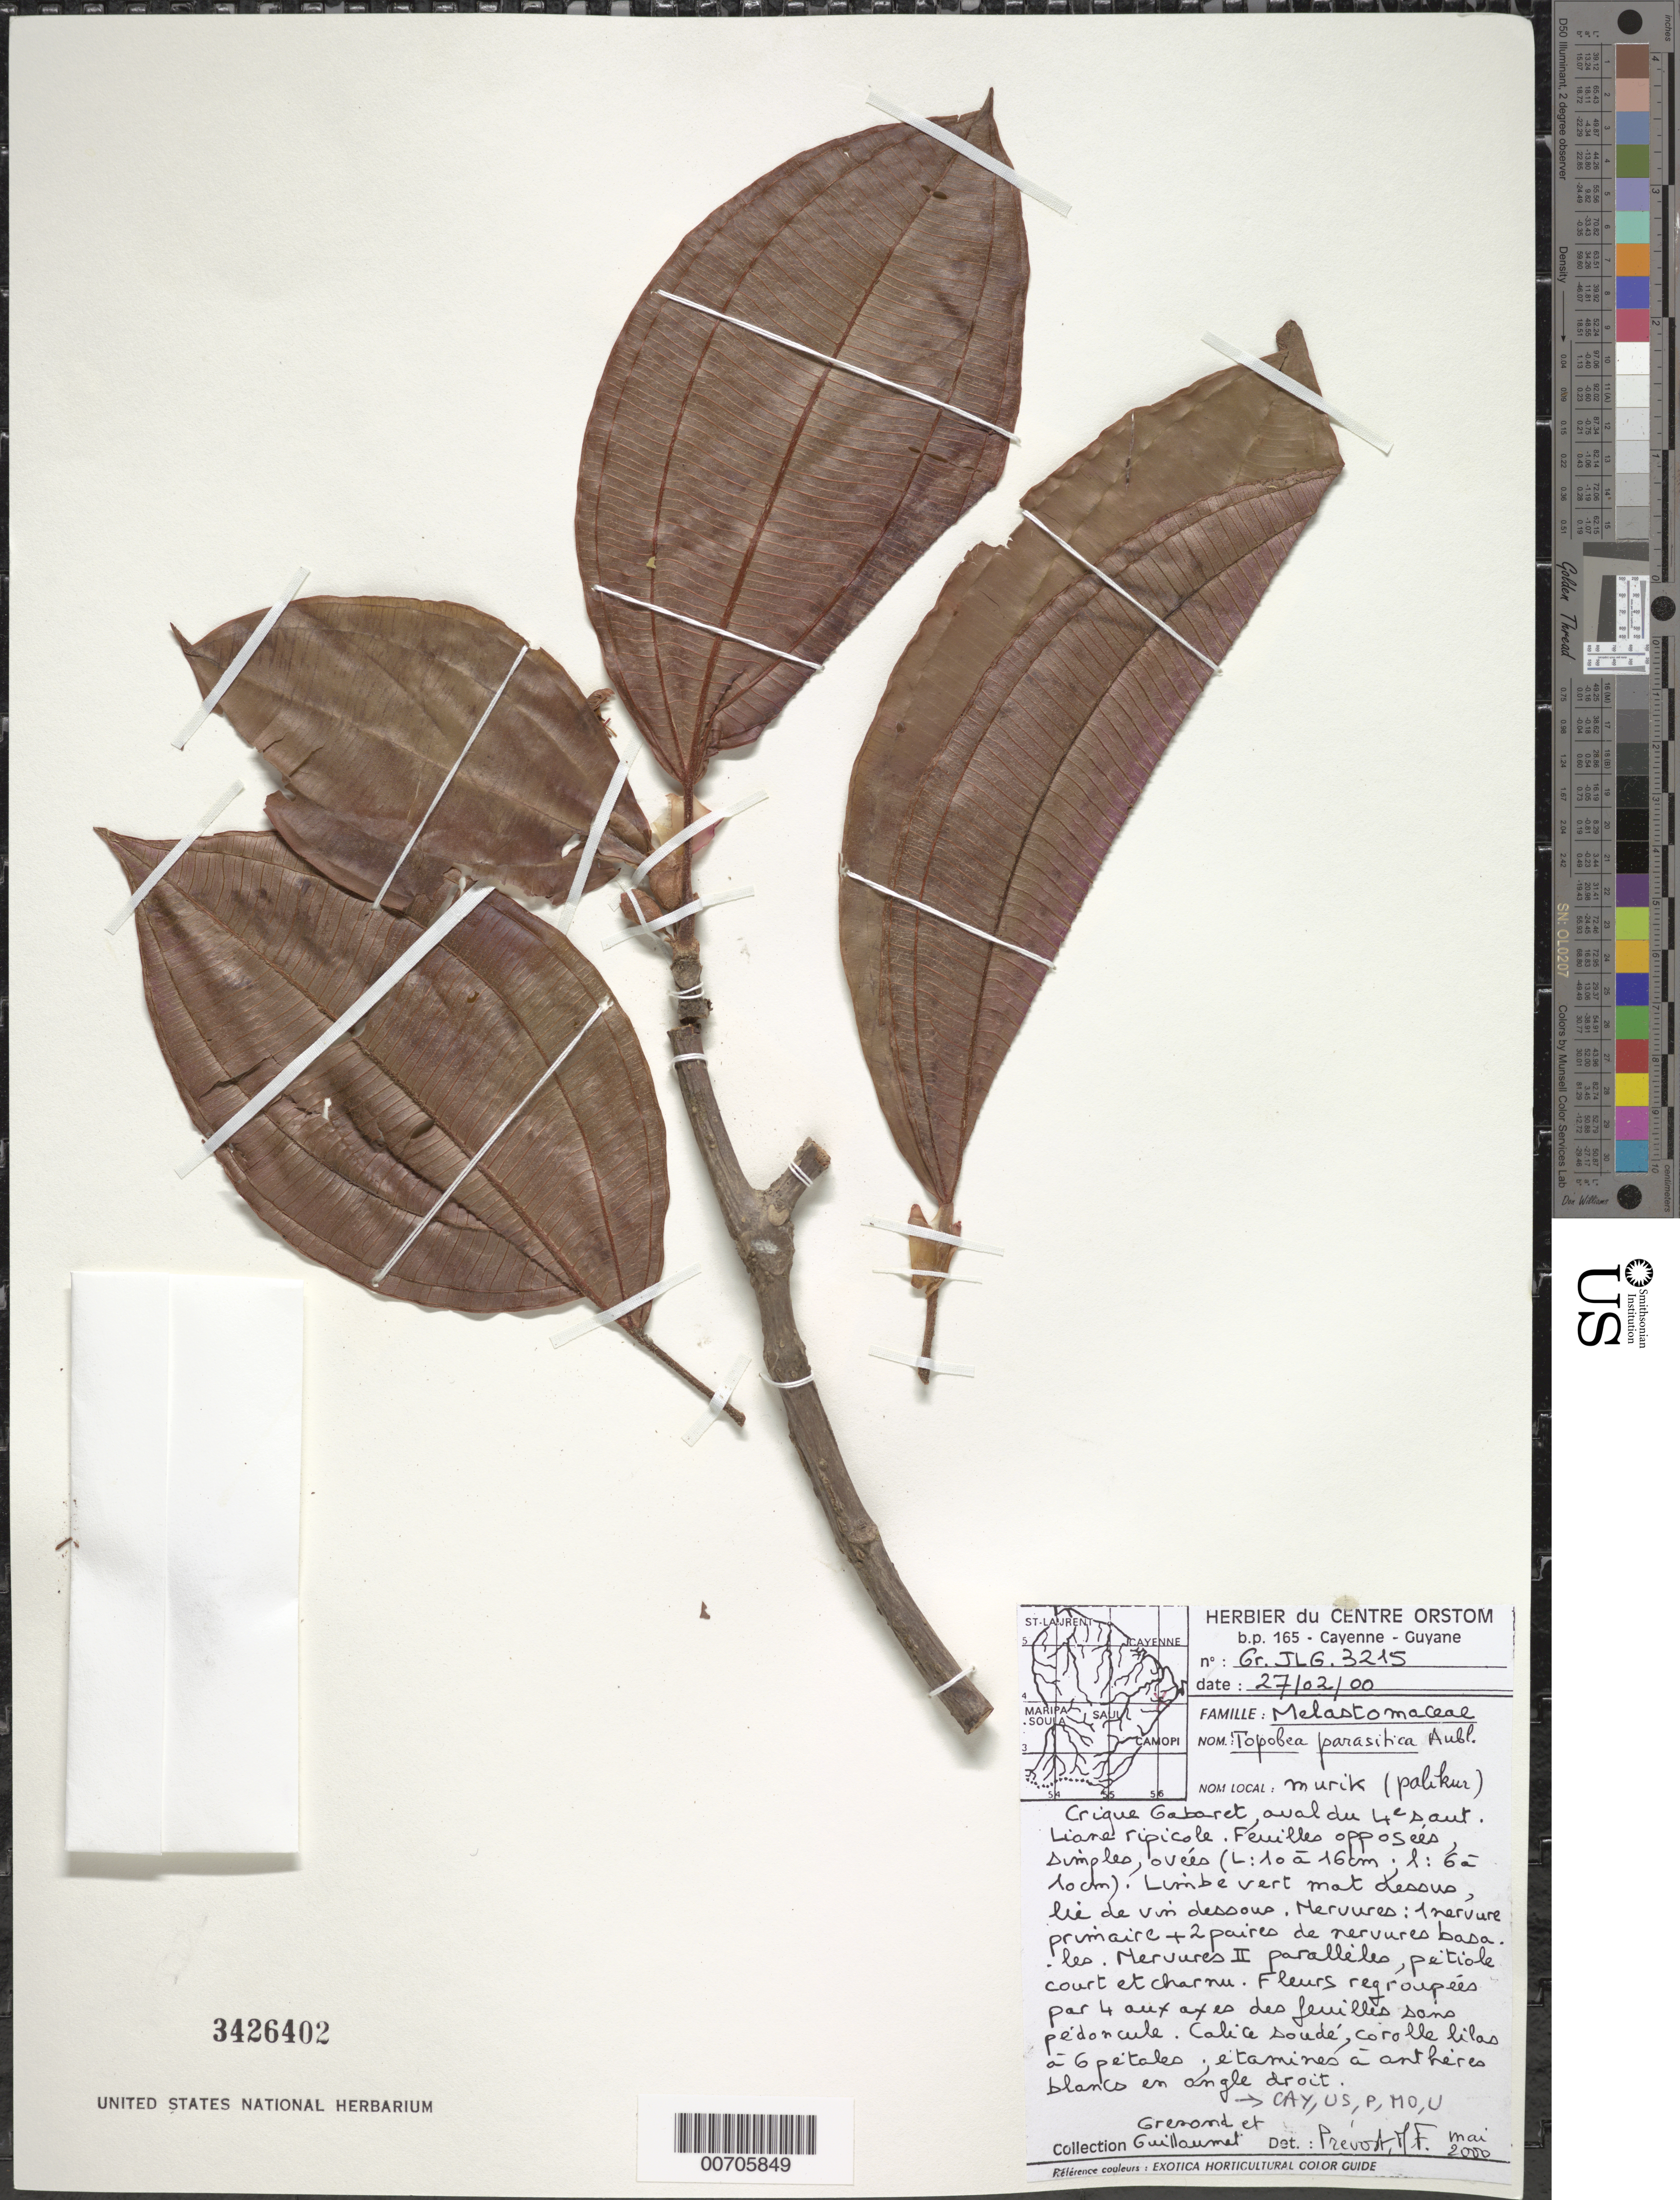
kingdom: Plantae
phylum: Tracheophyta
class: Magnoliopsida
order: Myrtales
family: Melastomataceae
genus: Topobea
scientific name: Topobea parasitica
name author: Aubl.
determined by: Prévost, M.-F.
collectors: P. Grenand & J. Guilloumet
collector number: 3215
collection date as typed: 27-Feb-00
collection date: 2000-02-27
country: French Guiana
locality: St. Georges de l'Oyapock, Crique Gabaret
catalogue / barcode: US 3426402